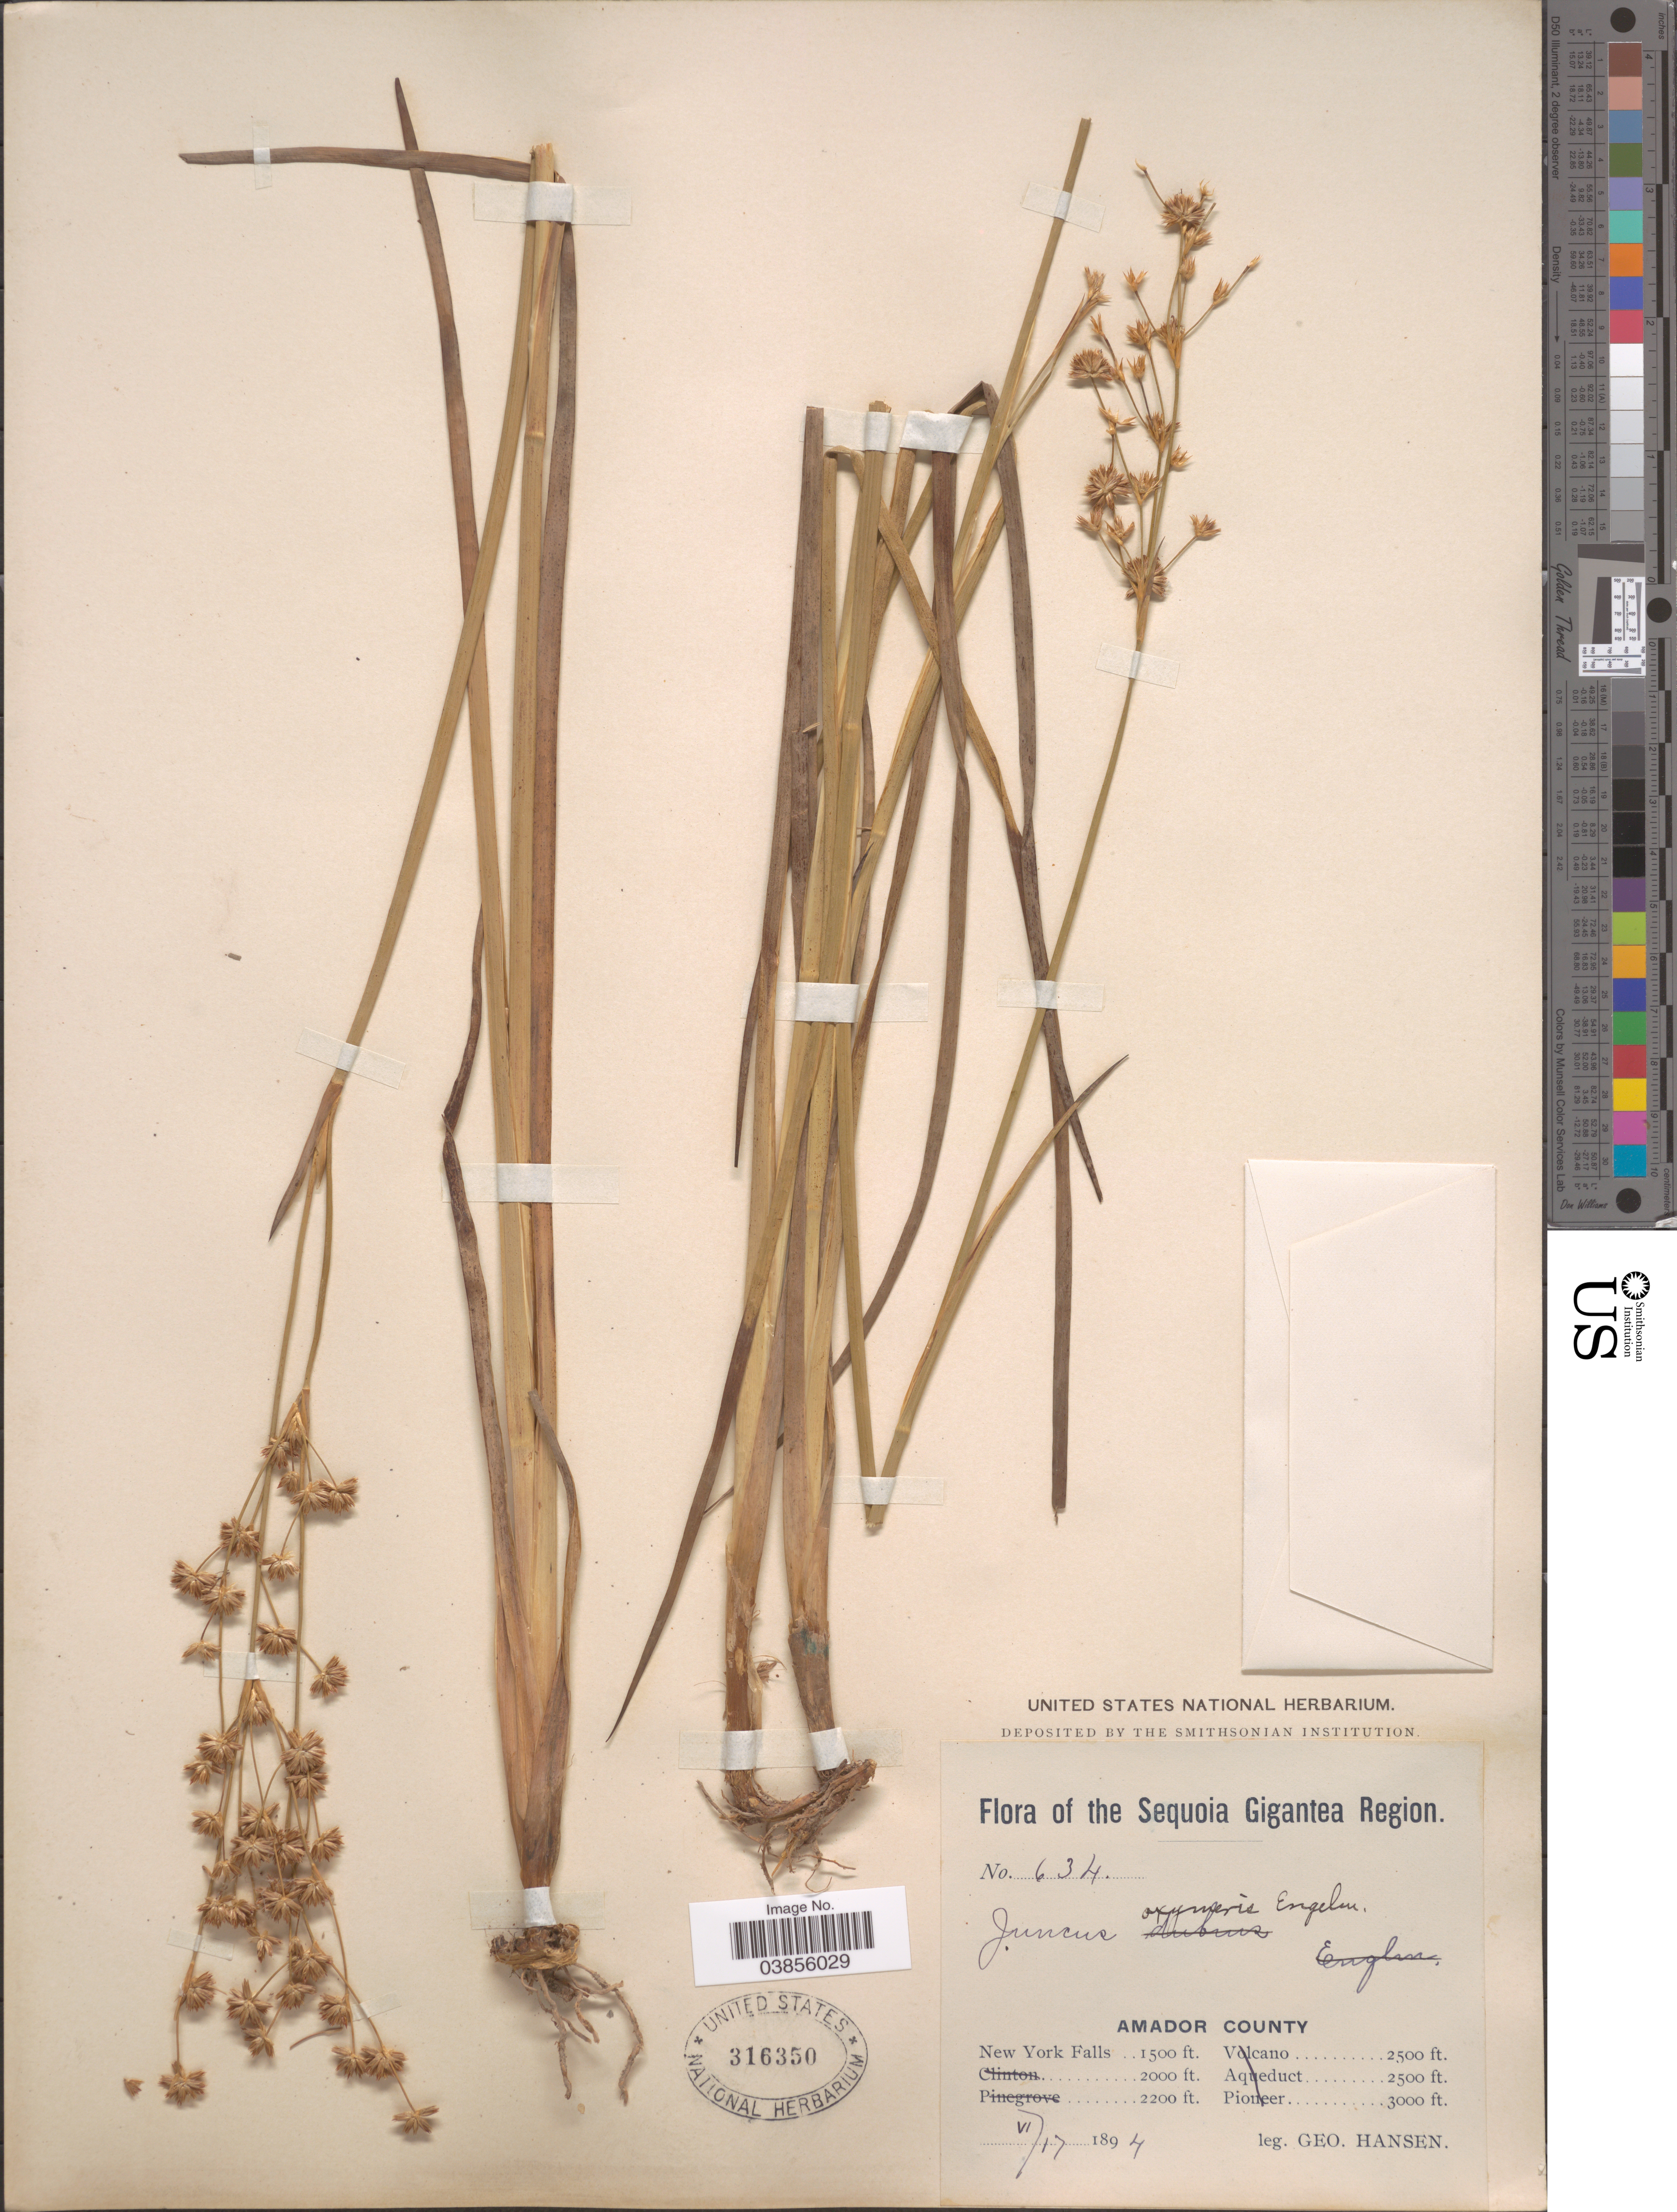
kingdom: Plantae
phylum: Tracheophyta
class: Liliopsida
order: Poales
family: Juncaceae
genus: Juncus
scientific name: Juncus oxymeris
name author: Engelm.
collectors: G. Hansen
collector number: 634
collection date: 1894-06-17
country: United States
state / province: California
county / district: Amador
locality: The Sequoia Gigantea Region. Amador County. New York Falls.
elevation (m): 457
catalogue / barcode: US 316350